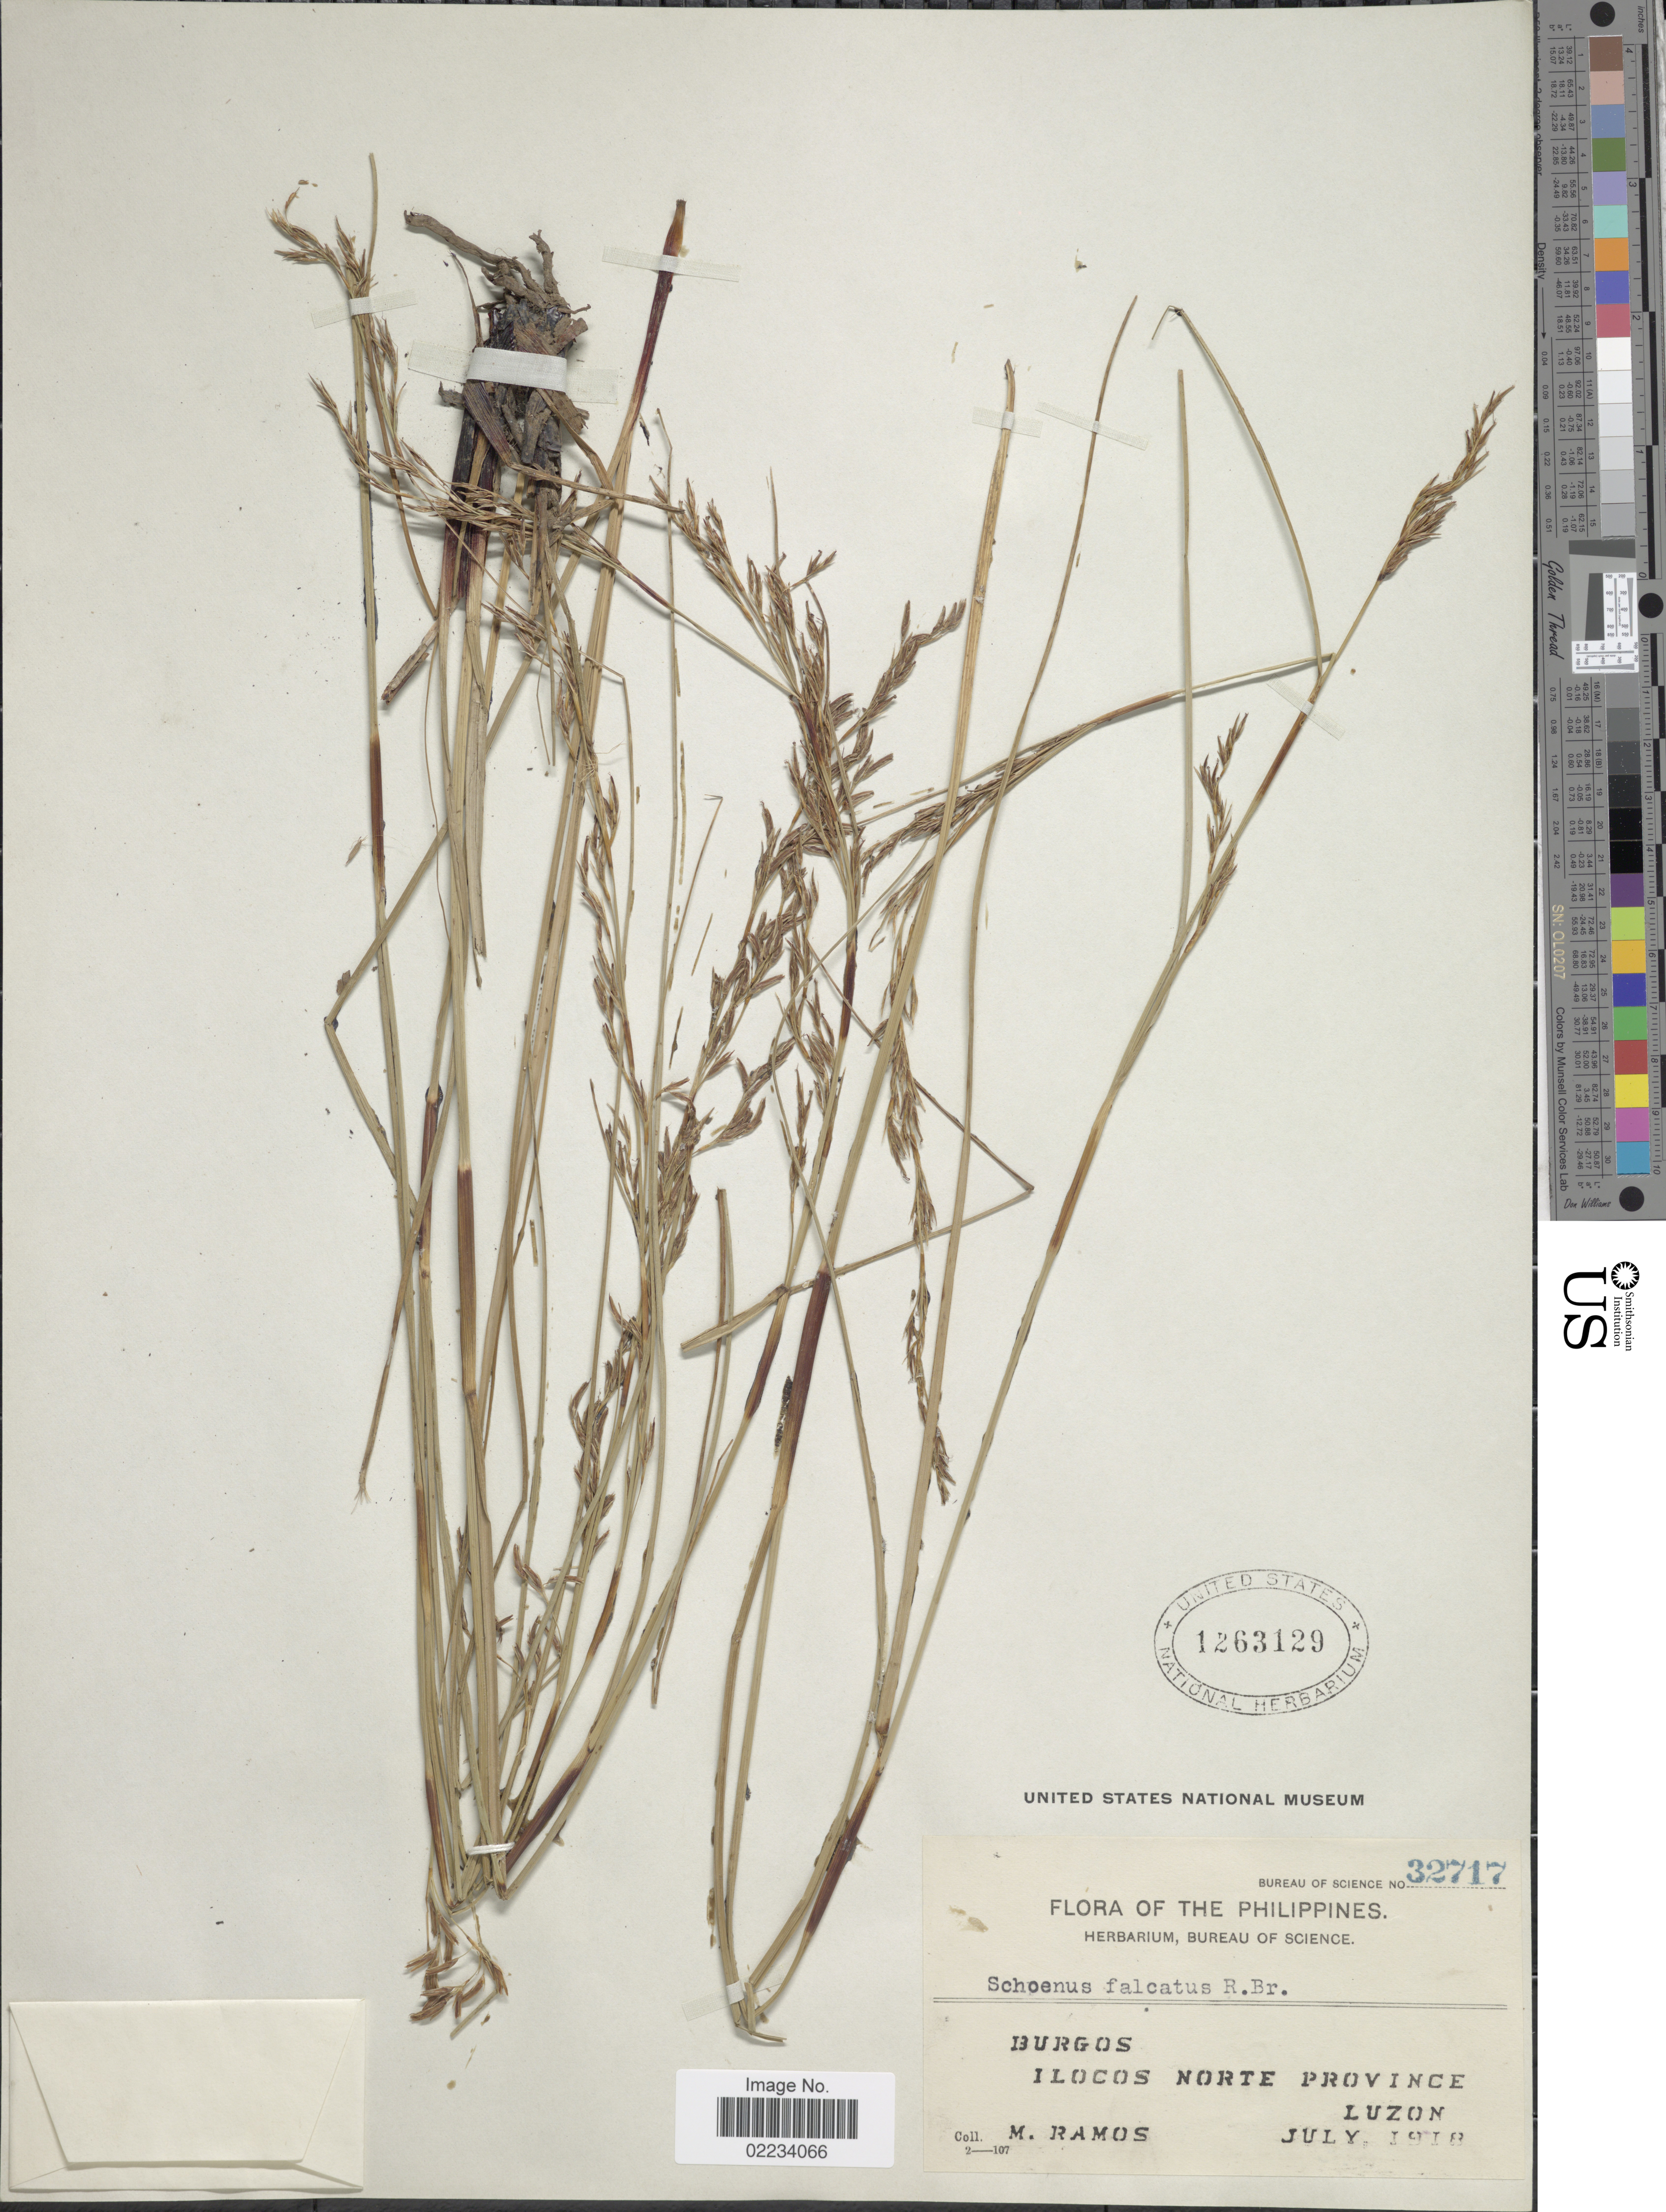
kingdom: Plantae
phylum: Tracheophyta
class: Liliopsida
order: Poales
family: Cyperaceae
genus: Schoenus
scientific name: Schoenus falcatus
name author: R. Br.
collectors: M. Ramos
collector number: Bureau of Science 32717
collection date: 1918-07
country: Philippines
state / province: Ilocos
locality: Burgos, Ilocos Norte Province, Luzon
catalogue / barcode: US 1263129